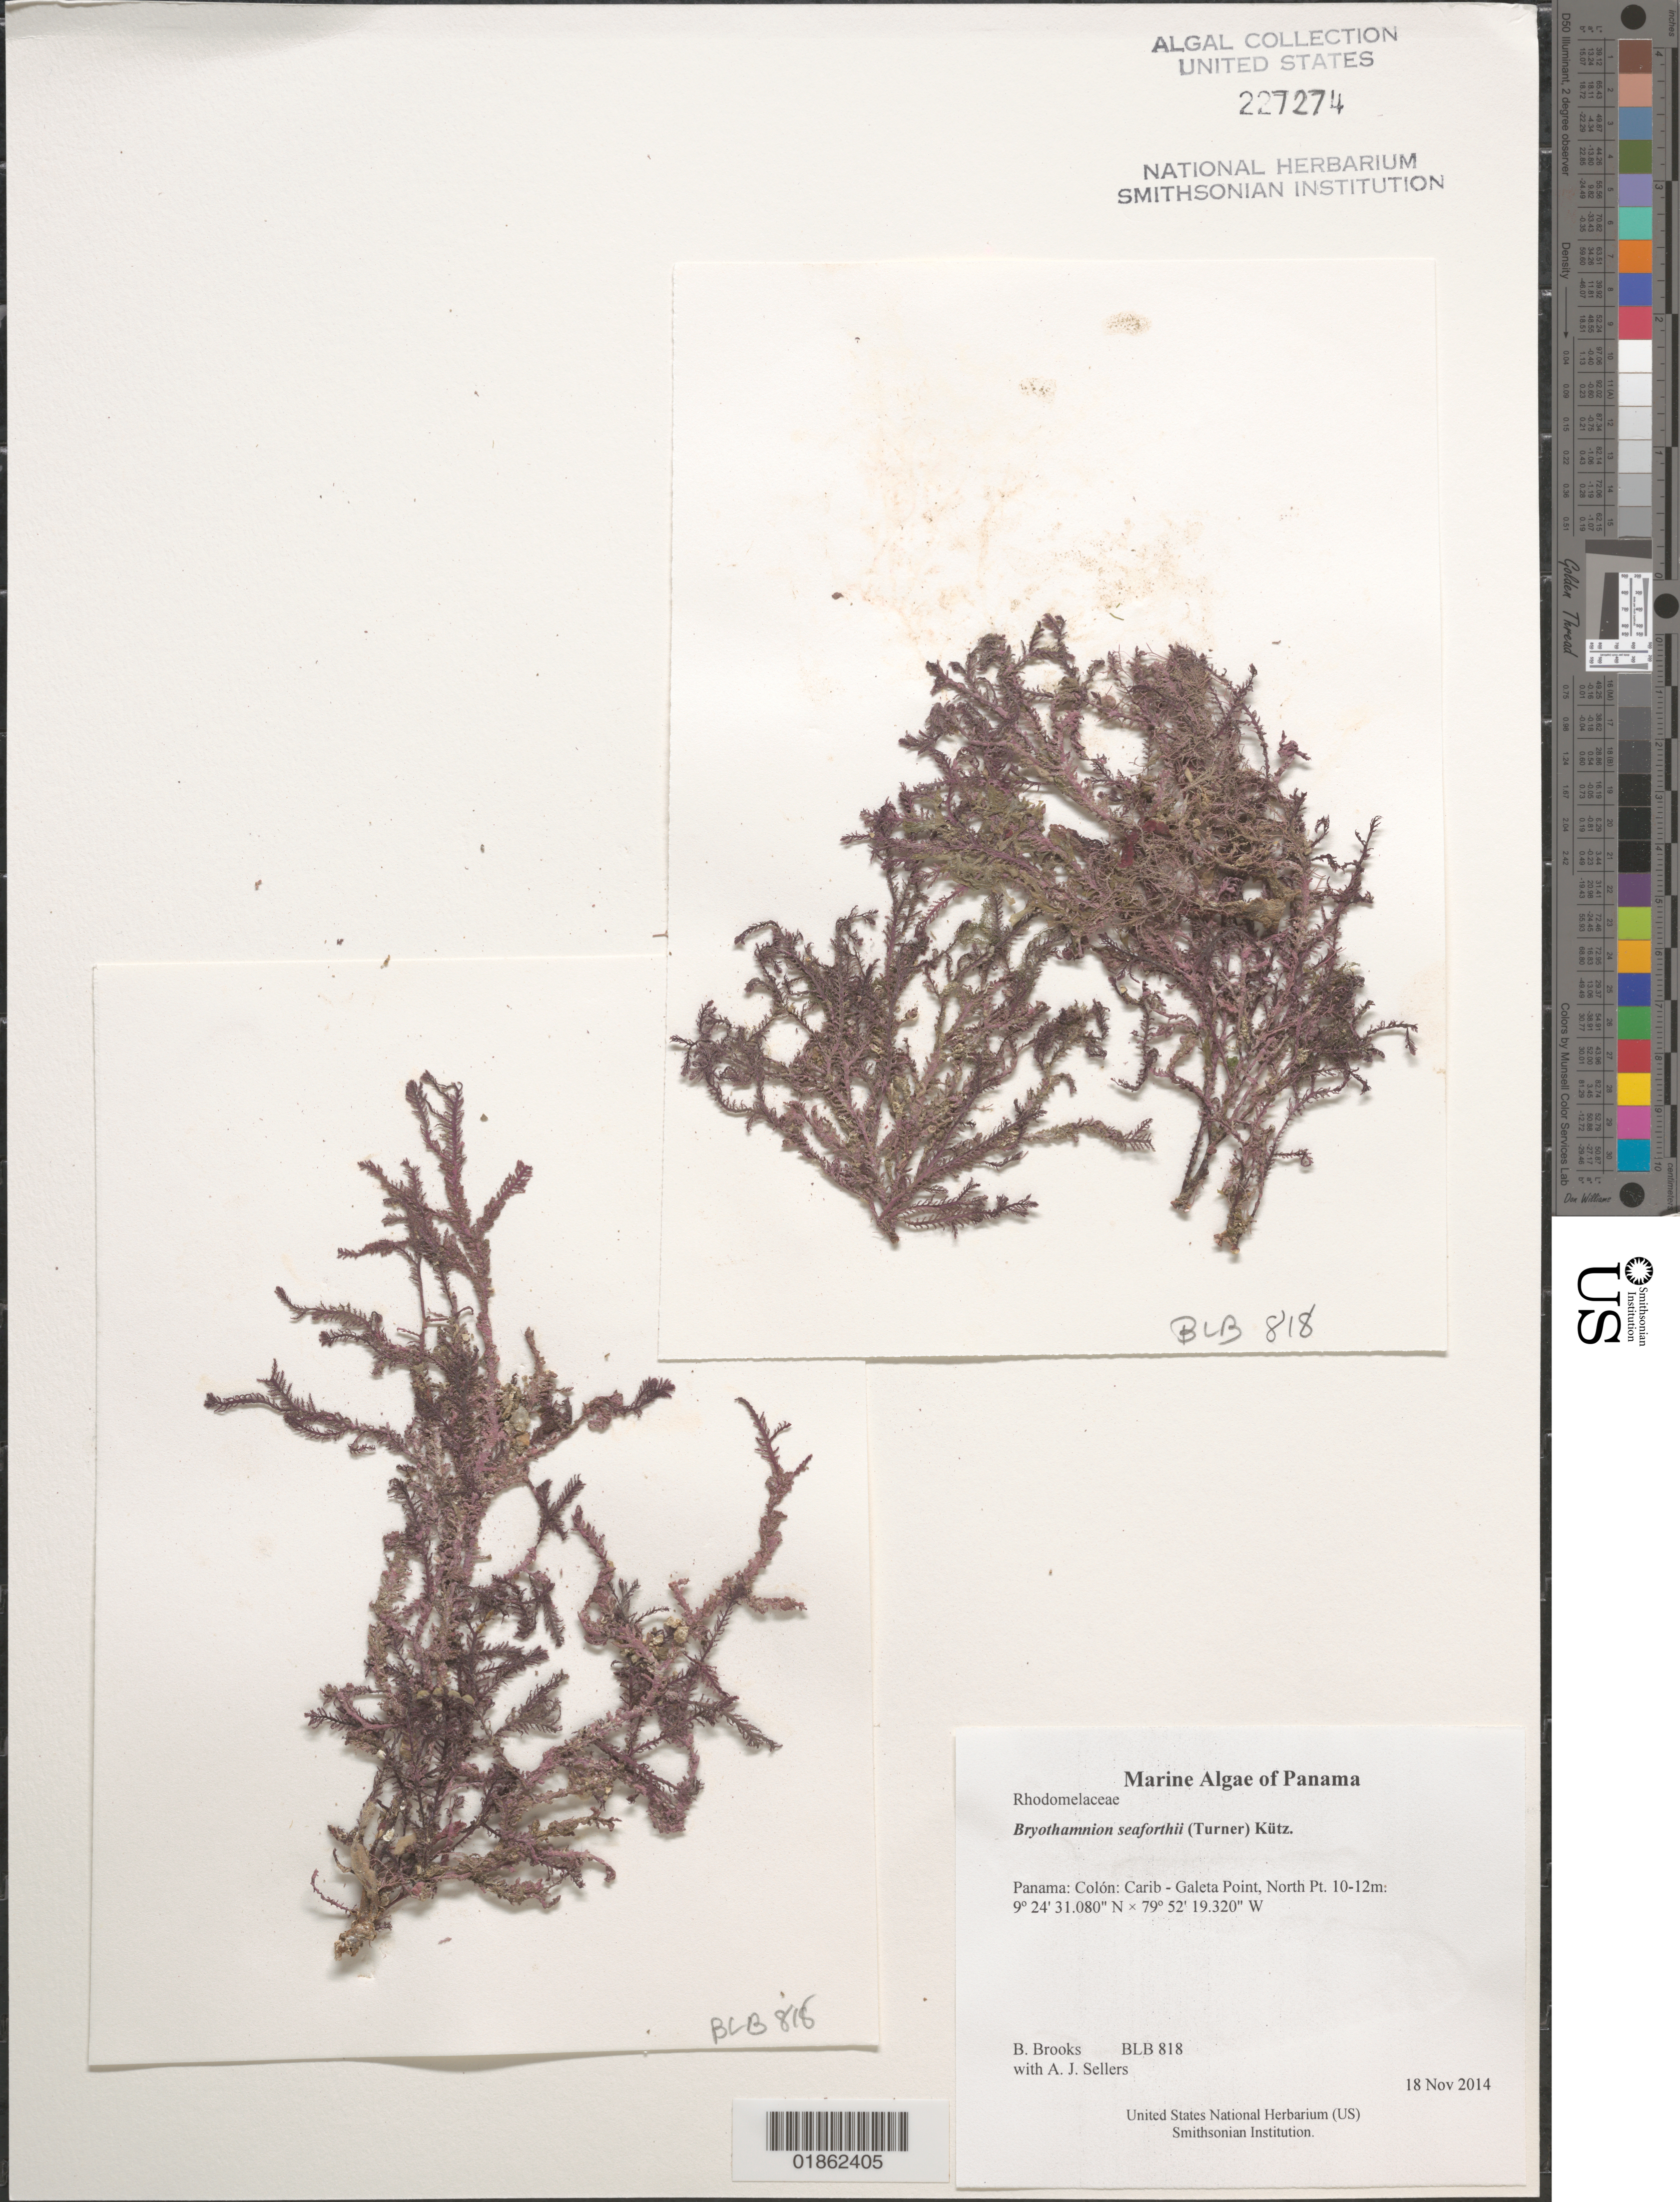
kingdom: Plantae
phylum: Rhodophyta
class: Florideophyceae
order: Ceramiales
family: Rhodomelaceae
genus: Bryothamnion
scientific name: Bryothamnion seaforthii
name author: (Turner) Kütz.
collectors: B. Brooks & A. J. Sellers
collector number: BLB 818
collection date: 2014-11-18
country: Panama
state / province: Colón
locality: Carib - Galeta Point, North Pt.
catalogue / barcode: US 227274